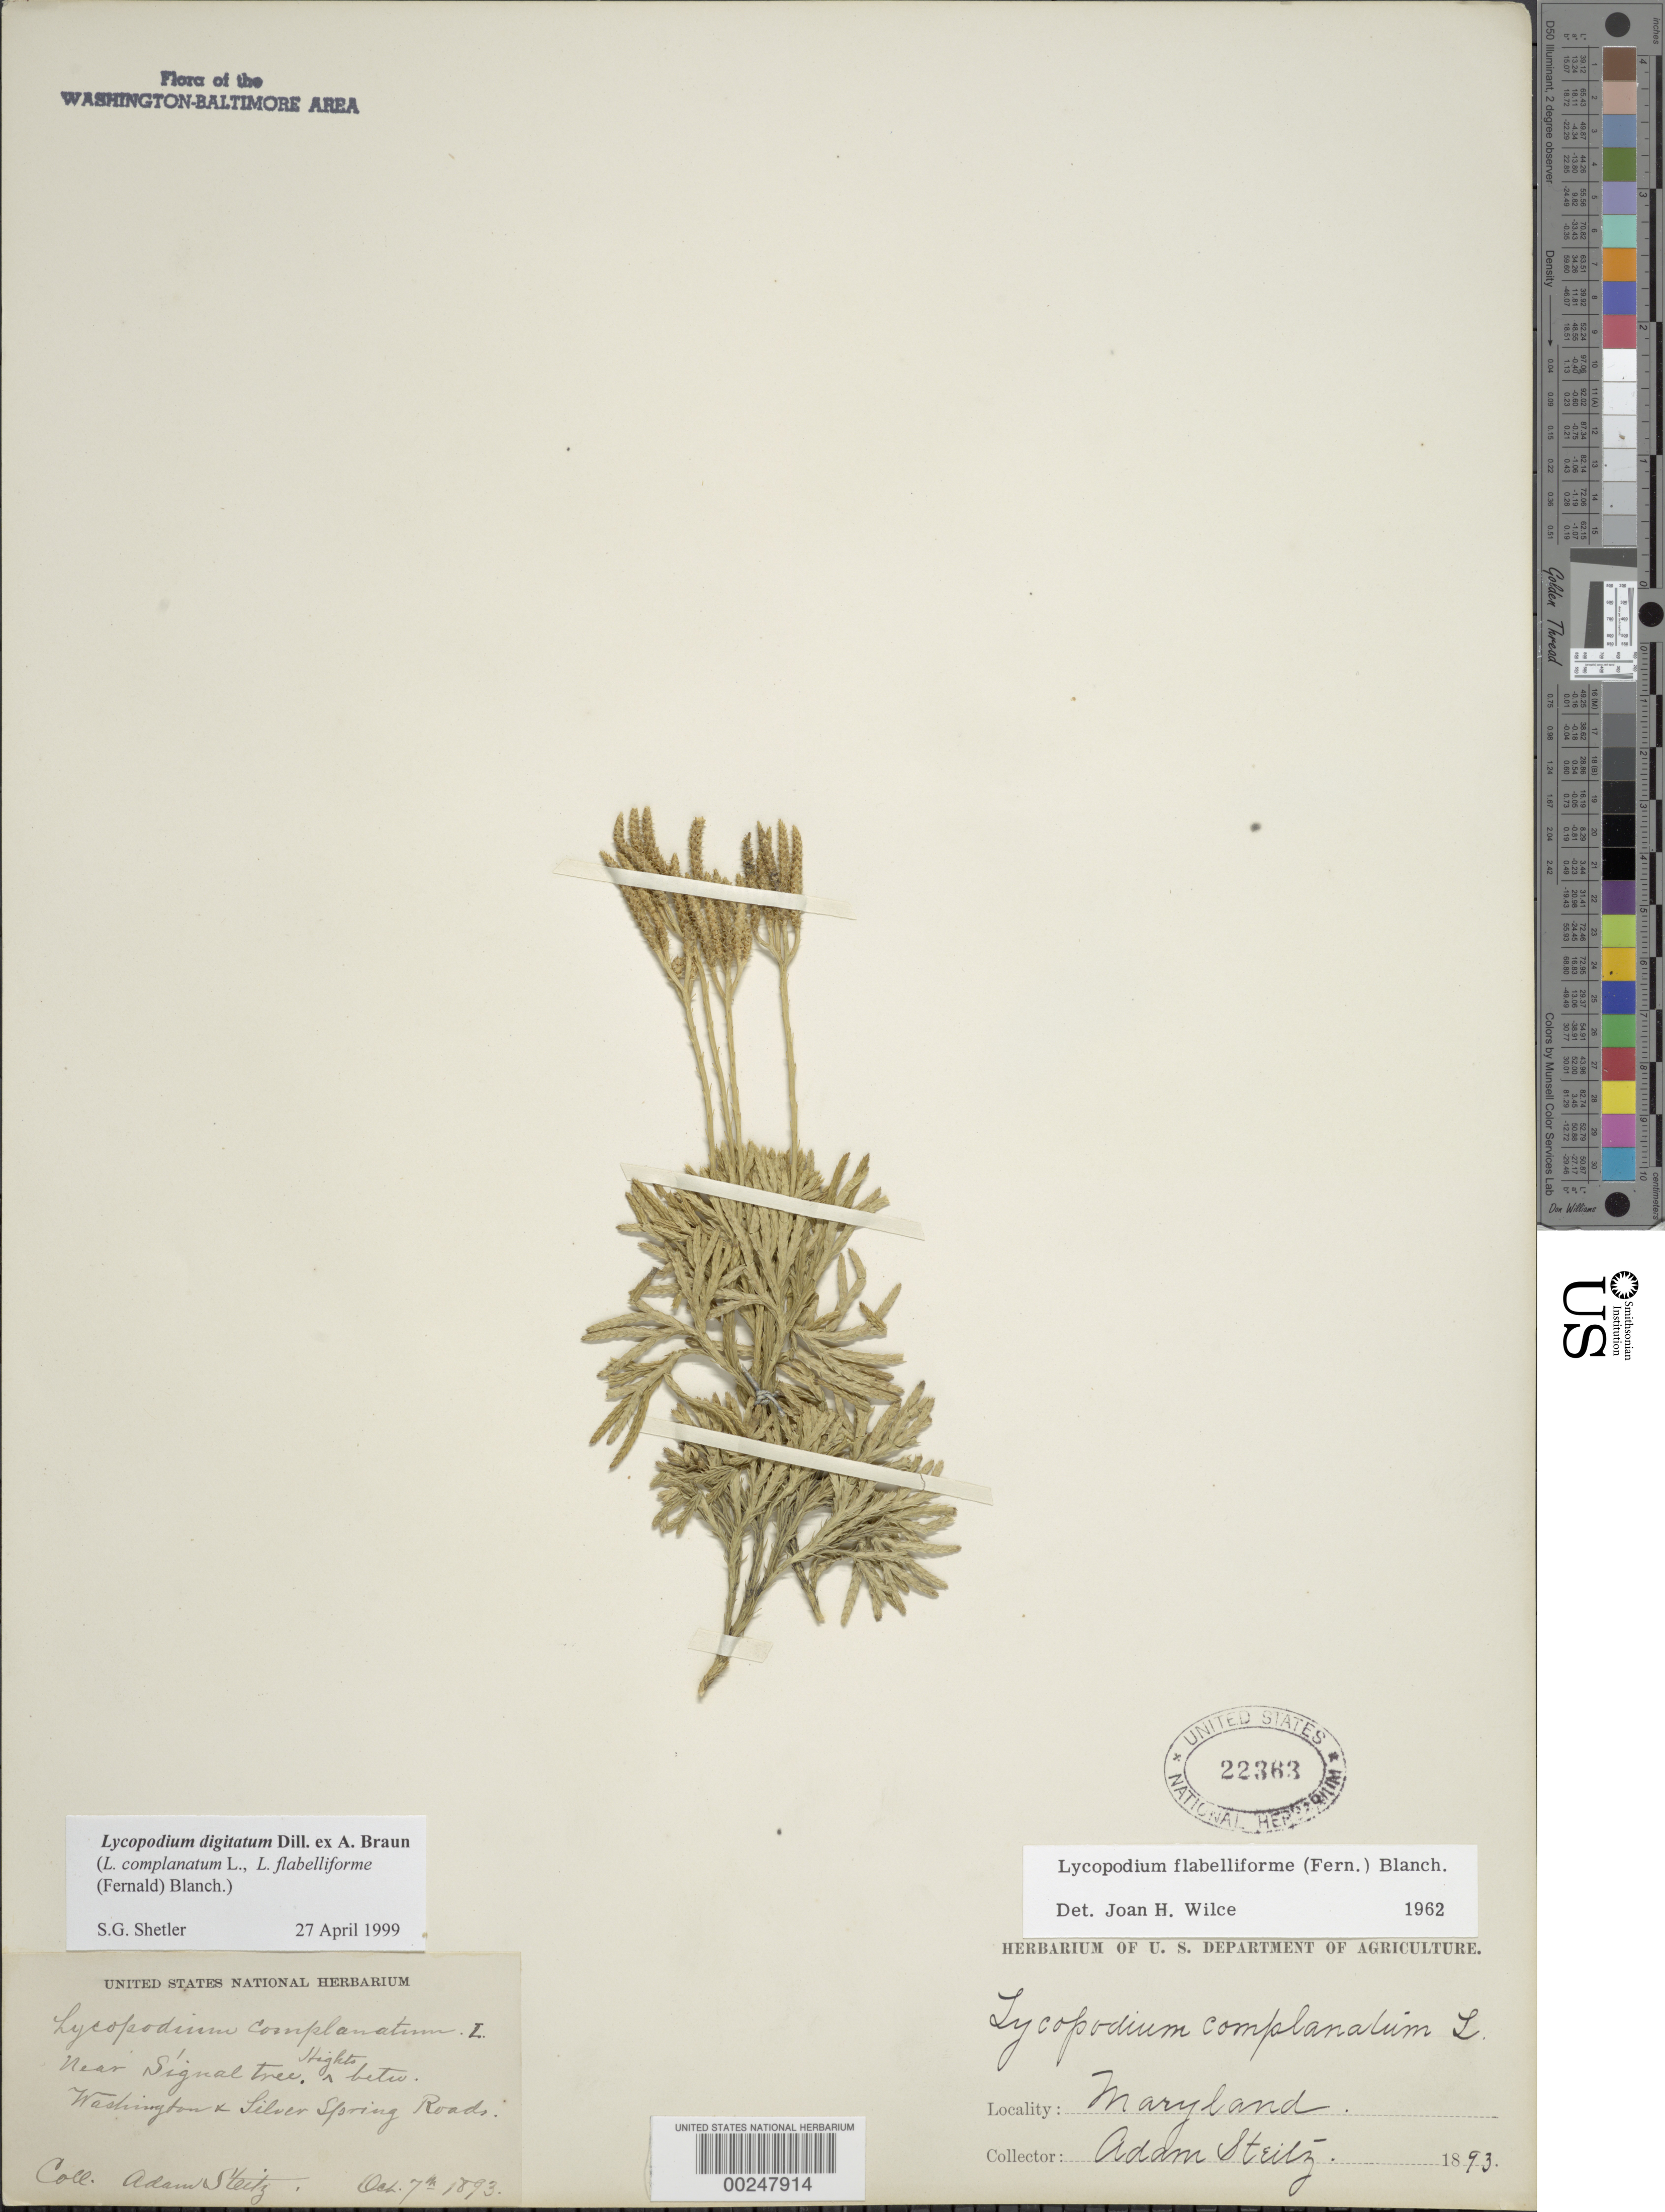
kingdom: Plantae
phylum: Tracheophyta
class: Lycopodiopsida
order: Lycopodiales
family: Lycopodiaceae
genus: Diphasiastrum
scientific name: Diphasiastrum digitatum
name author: (Dill. ex A. Braun) Holub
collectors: A. Steitz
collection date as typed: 07 Oct 1893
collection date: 1893-10-07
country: United States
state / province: Maryland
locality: Near Signal Tree, between Washington and Silver Spring Roads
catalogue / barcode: US 22363